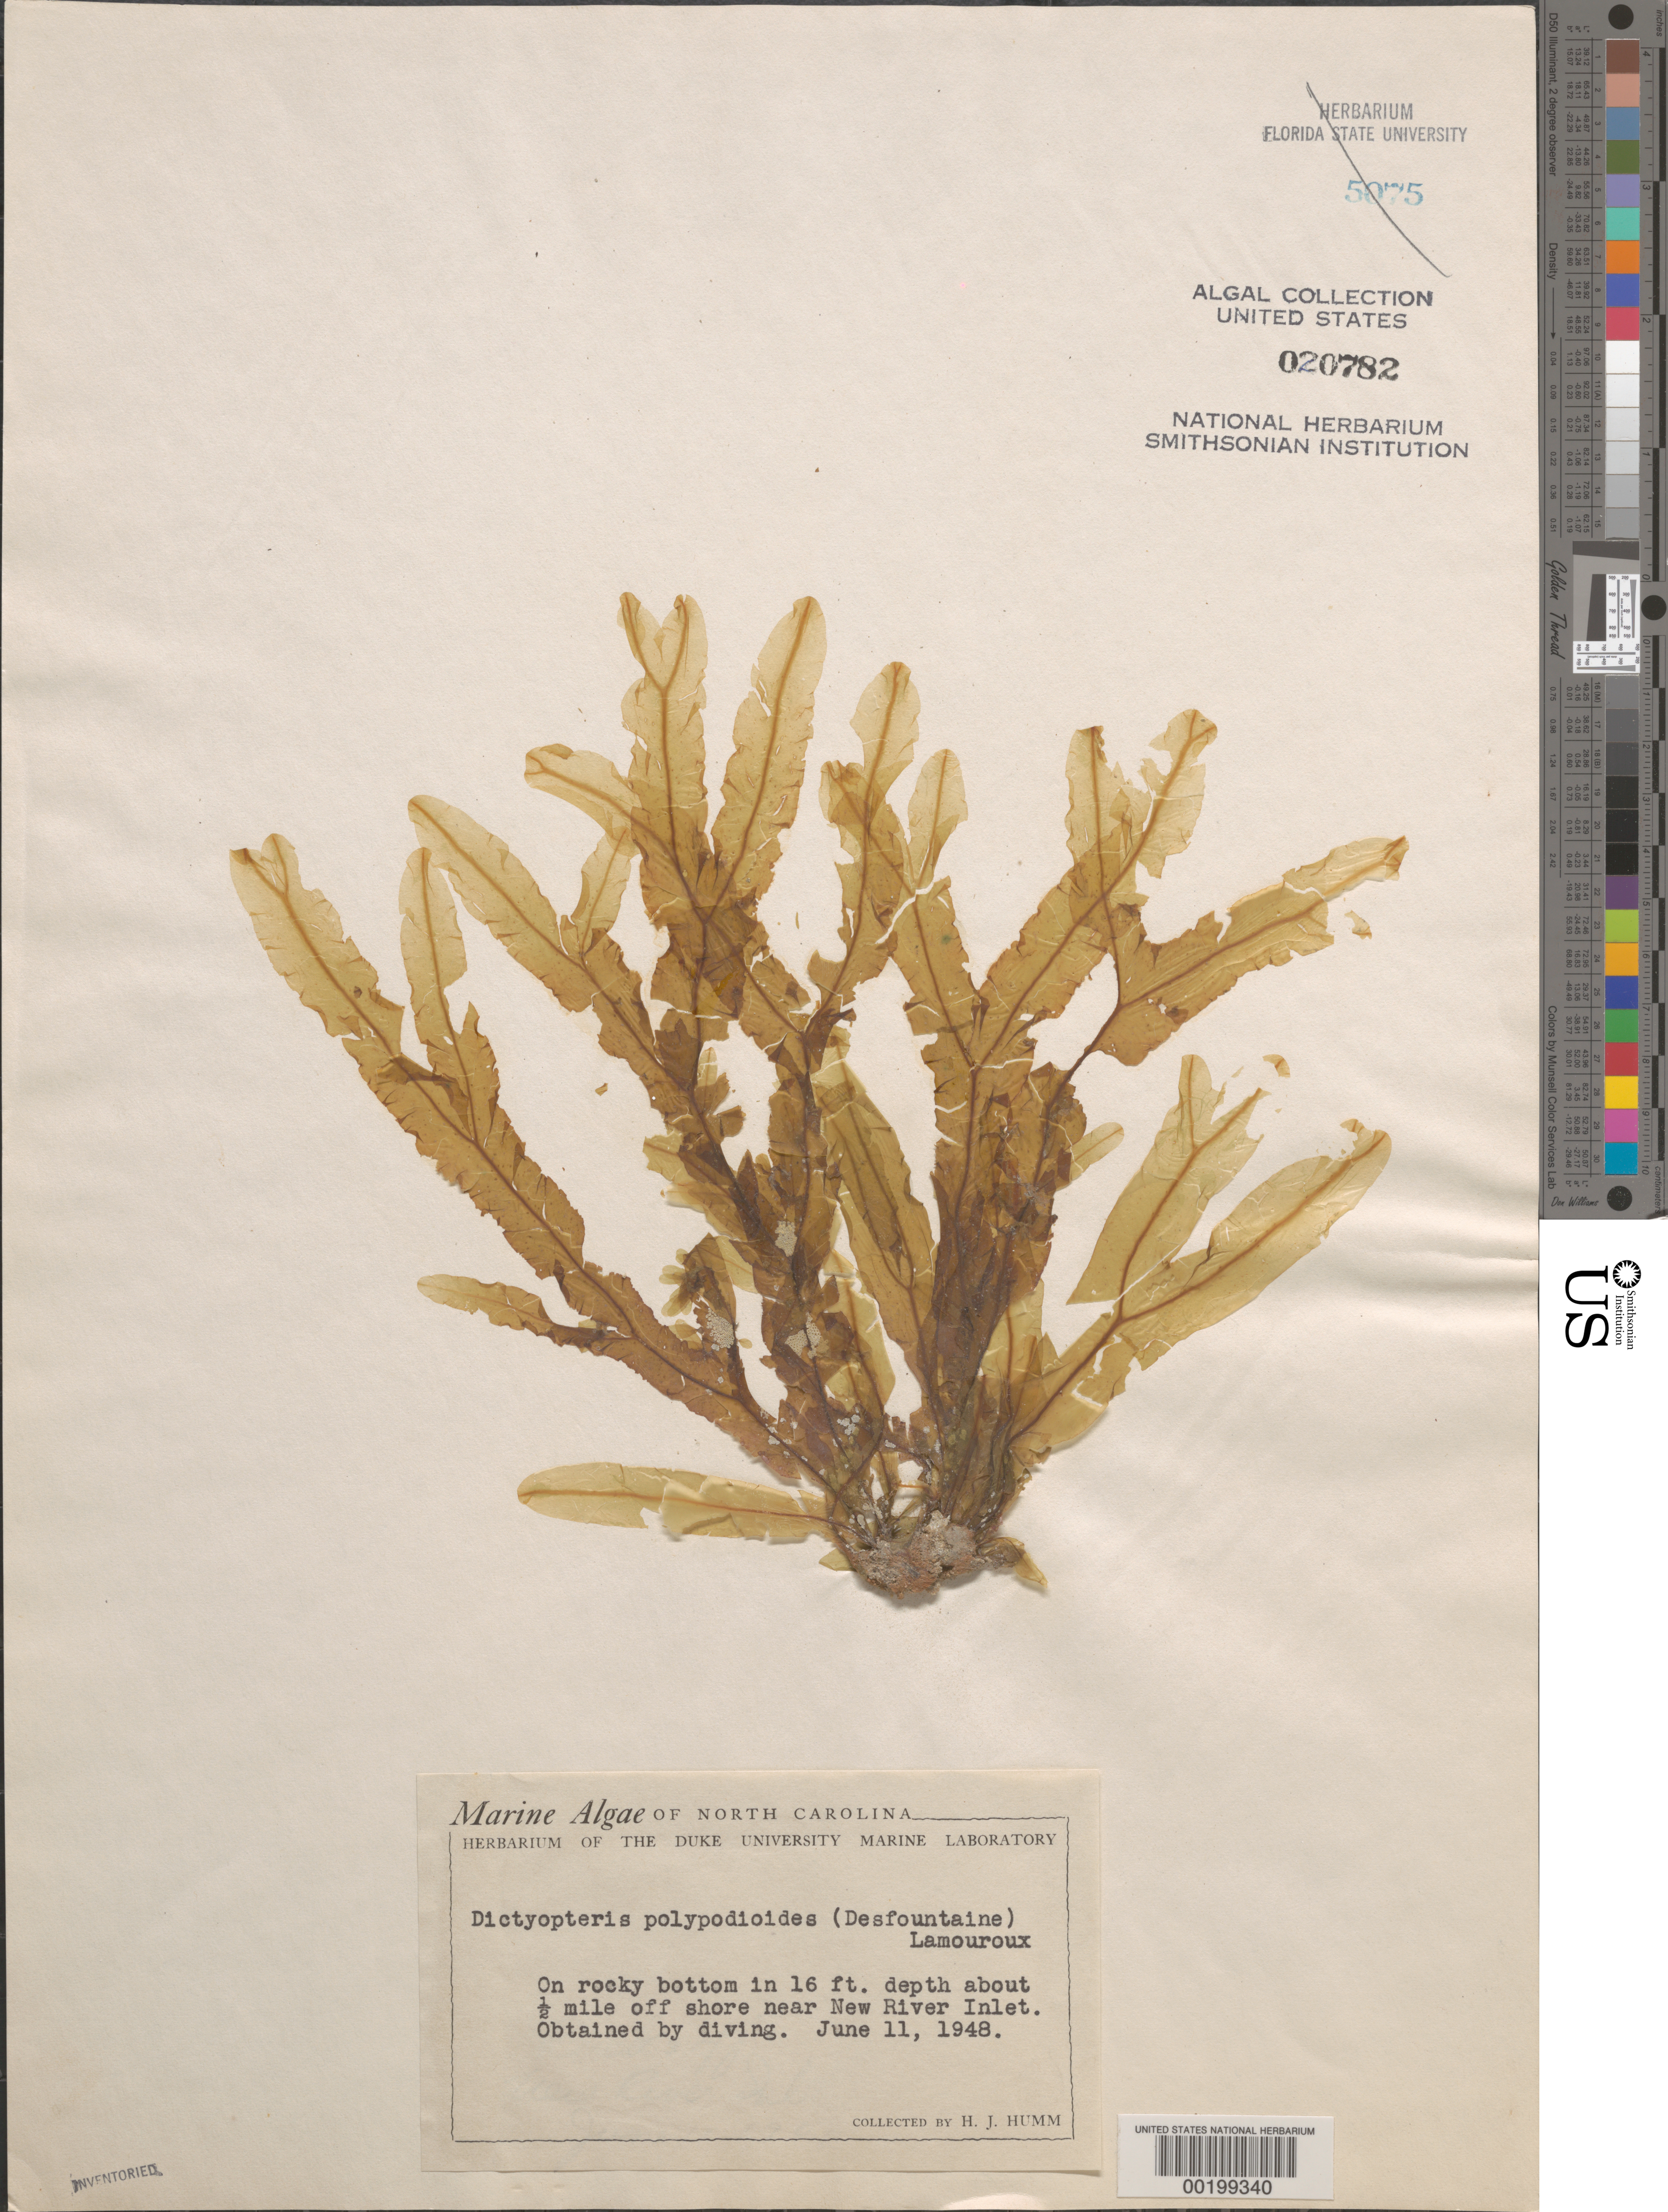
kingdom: Chromista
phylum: Ochrophyta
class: Phaeophyceae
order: Dictyotales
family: Dictyotaceae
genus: Dictyopteris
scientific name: Dictyopteris polypodioides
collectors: H. J. Humm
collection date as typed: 11 Jun 1948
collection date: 1948-06-11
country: United States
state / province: North Carolina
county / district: Carteret County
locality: Near New River Inlet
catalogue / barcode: US 20782